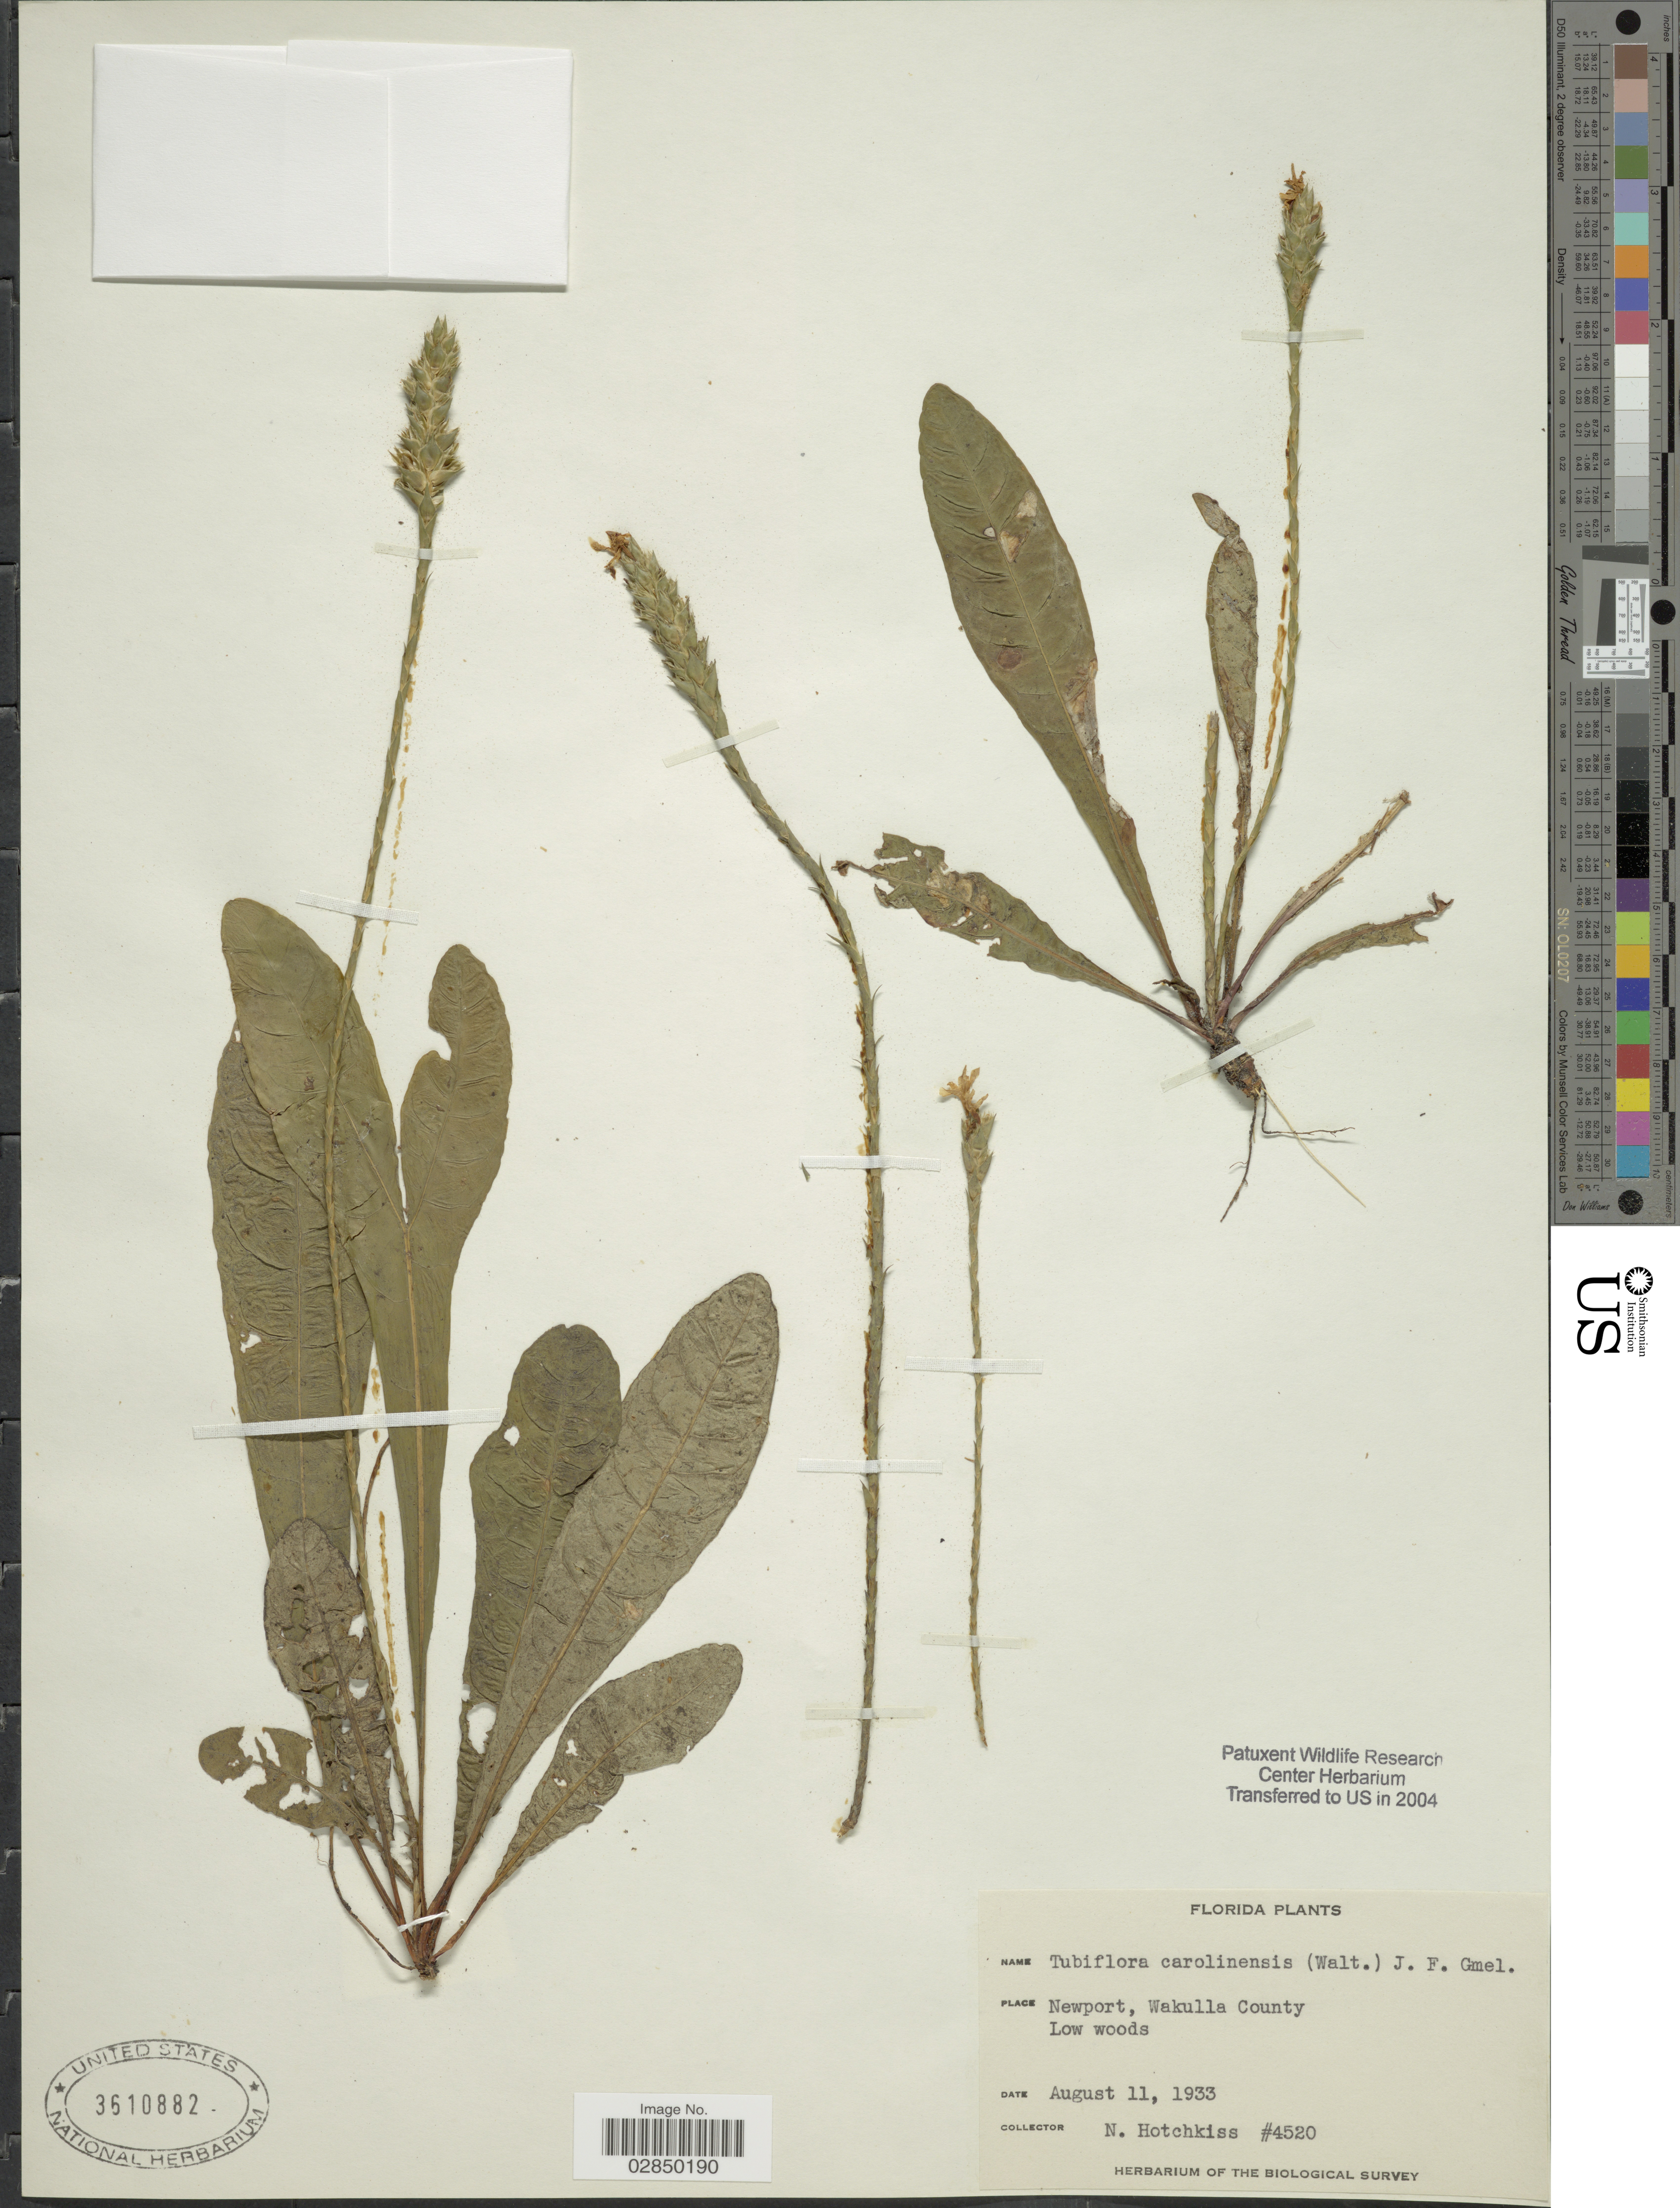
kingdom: Plantae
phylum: Tracheophyta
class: Magnoliopsida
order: Lamiales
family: Acanthaceae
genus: Elytraria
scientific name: Elytraria caroliniensis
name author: (J.F. Gmel.) Pers.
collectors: N. Hotchkiss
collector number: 4520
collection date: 1933-08-11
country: United States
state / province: Florida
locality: Newport, Wakulla County.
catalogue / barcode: US 3610882